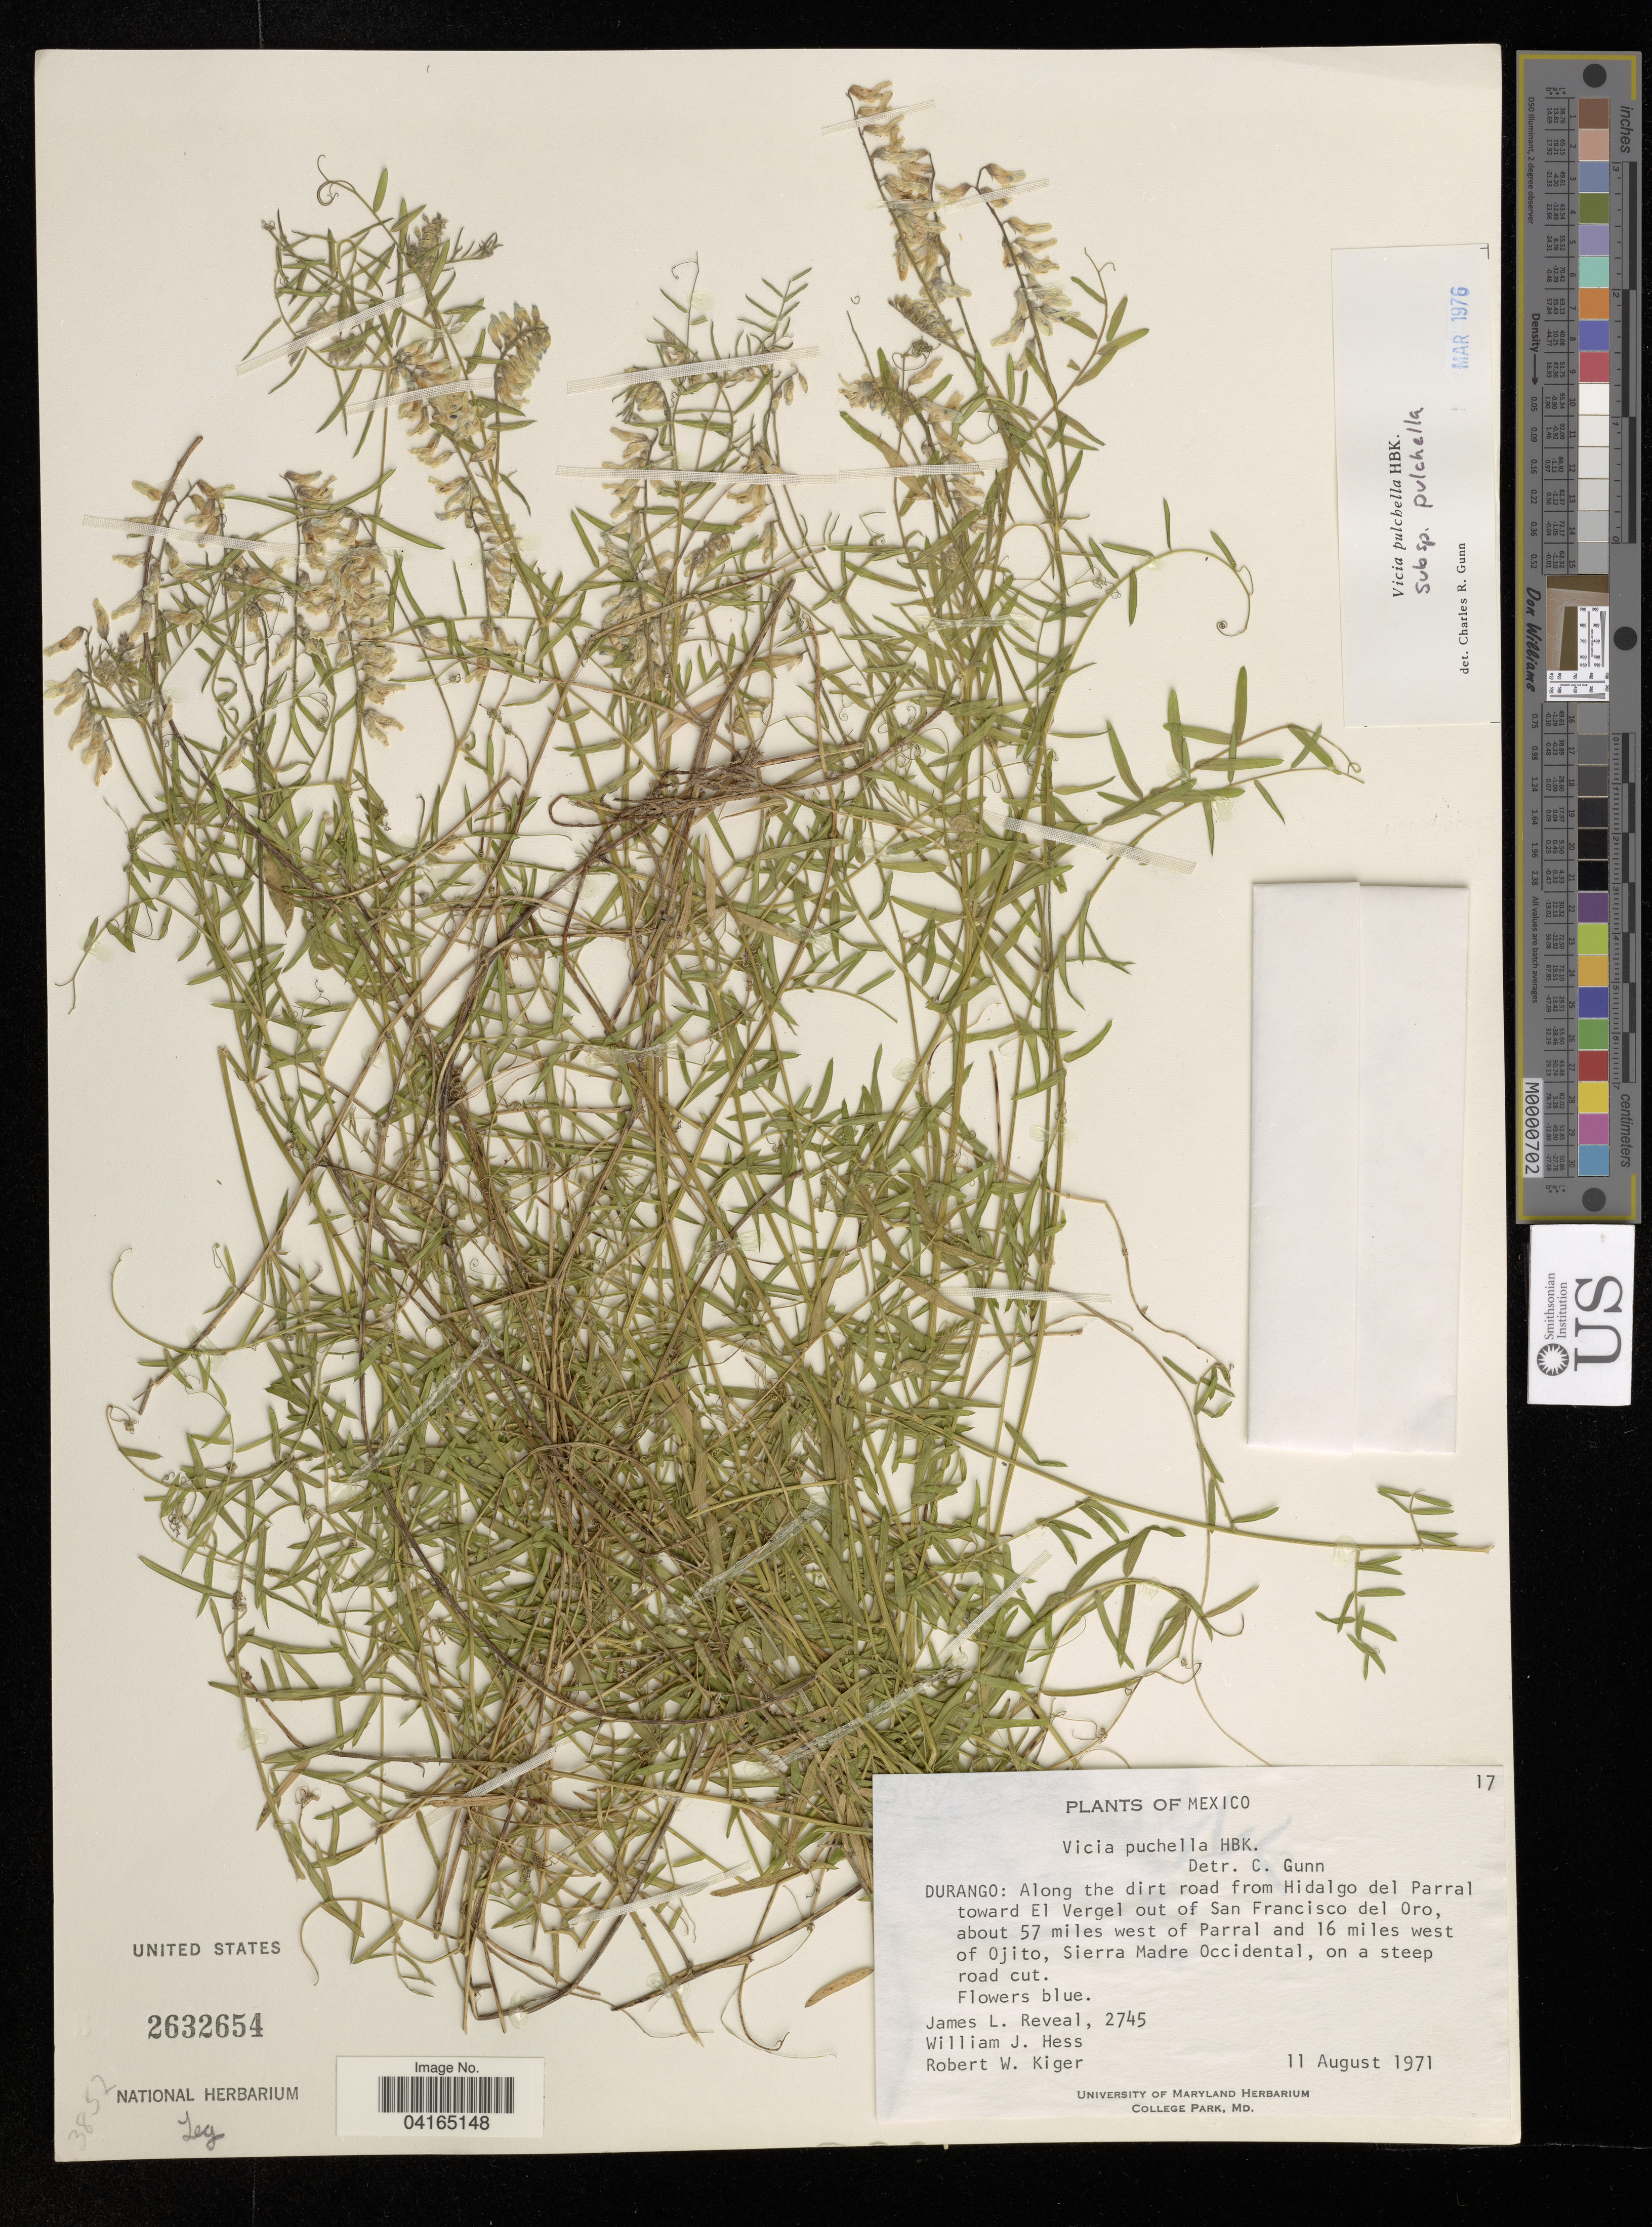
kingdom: Plantae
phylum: Tracheophyta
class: Magnoliopsida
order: Fabales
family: Fabaceae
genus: Vicia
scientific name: Vicia pulchella subsp. pulchella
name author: Kunth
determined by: Hechenleitner, Paulina, RBG Edinburgh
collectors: J. L. Reveal, W. Hess & R. Kiger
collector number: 2745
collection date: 1971-08-11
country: Mexico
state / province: Durango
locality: Along the dirt road from Hidalgo del Parral toward El Vergel out of San Francisco del Oro, about 57 miles west of Parral and 16 miles west of Ojito, Sierra Madre Occidental, on a steep road cut.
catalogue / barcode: US 2632654